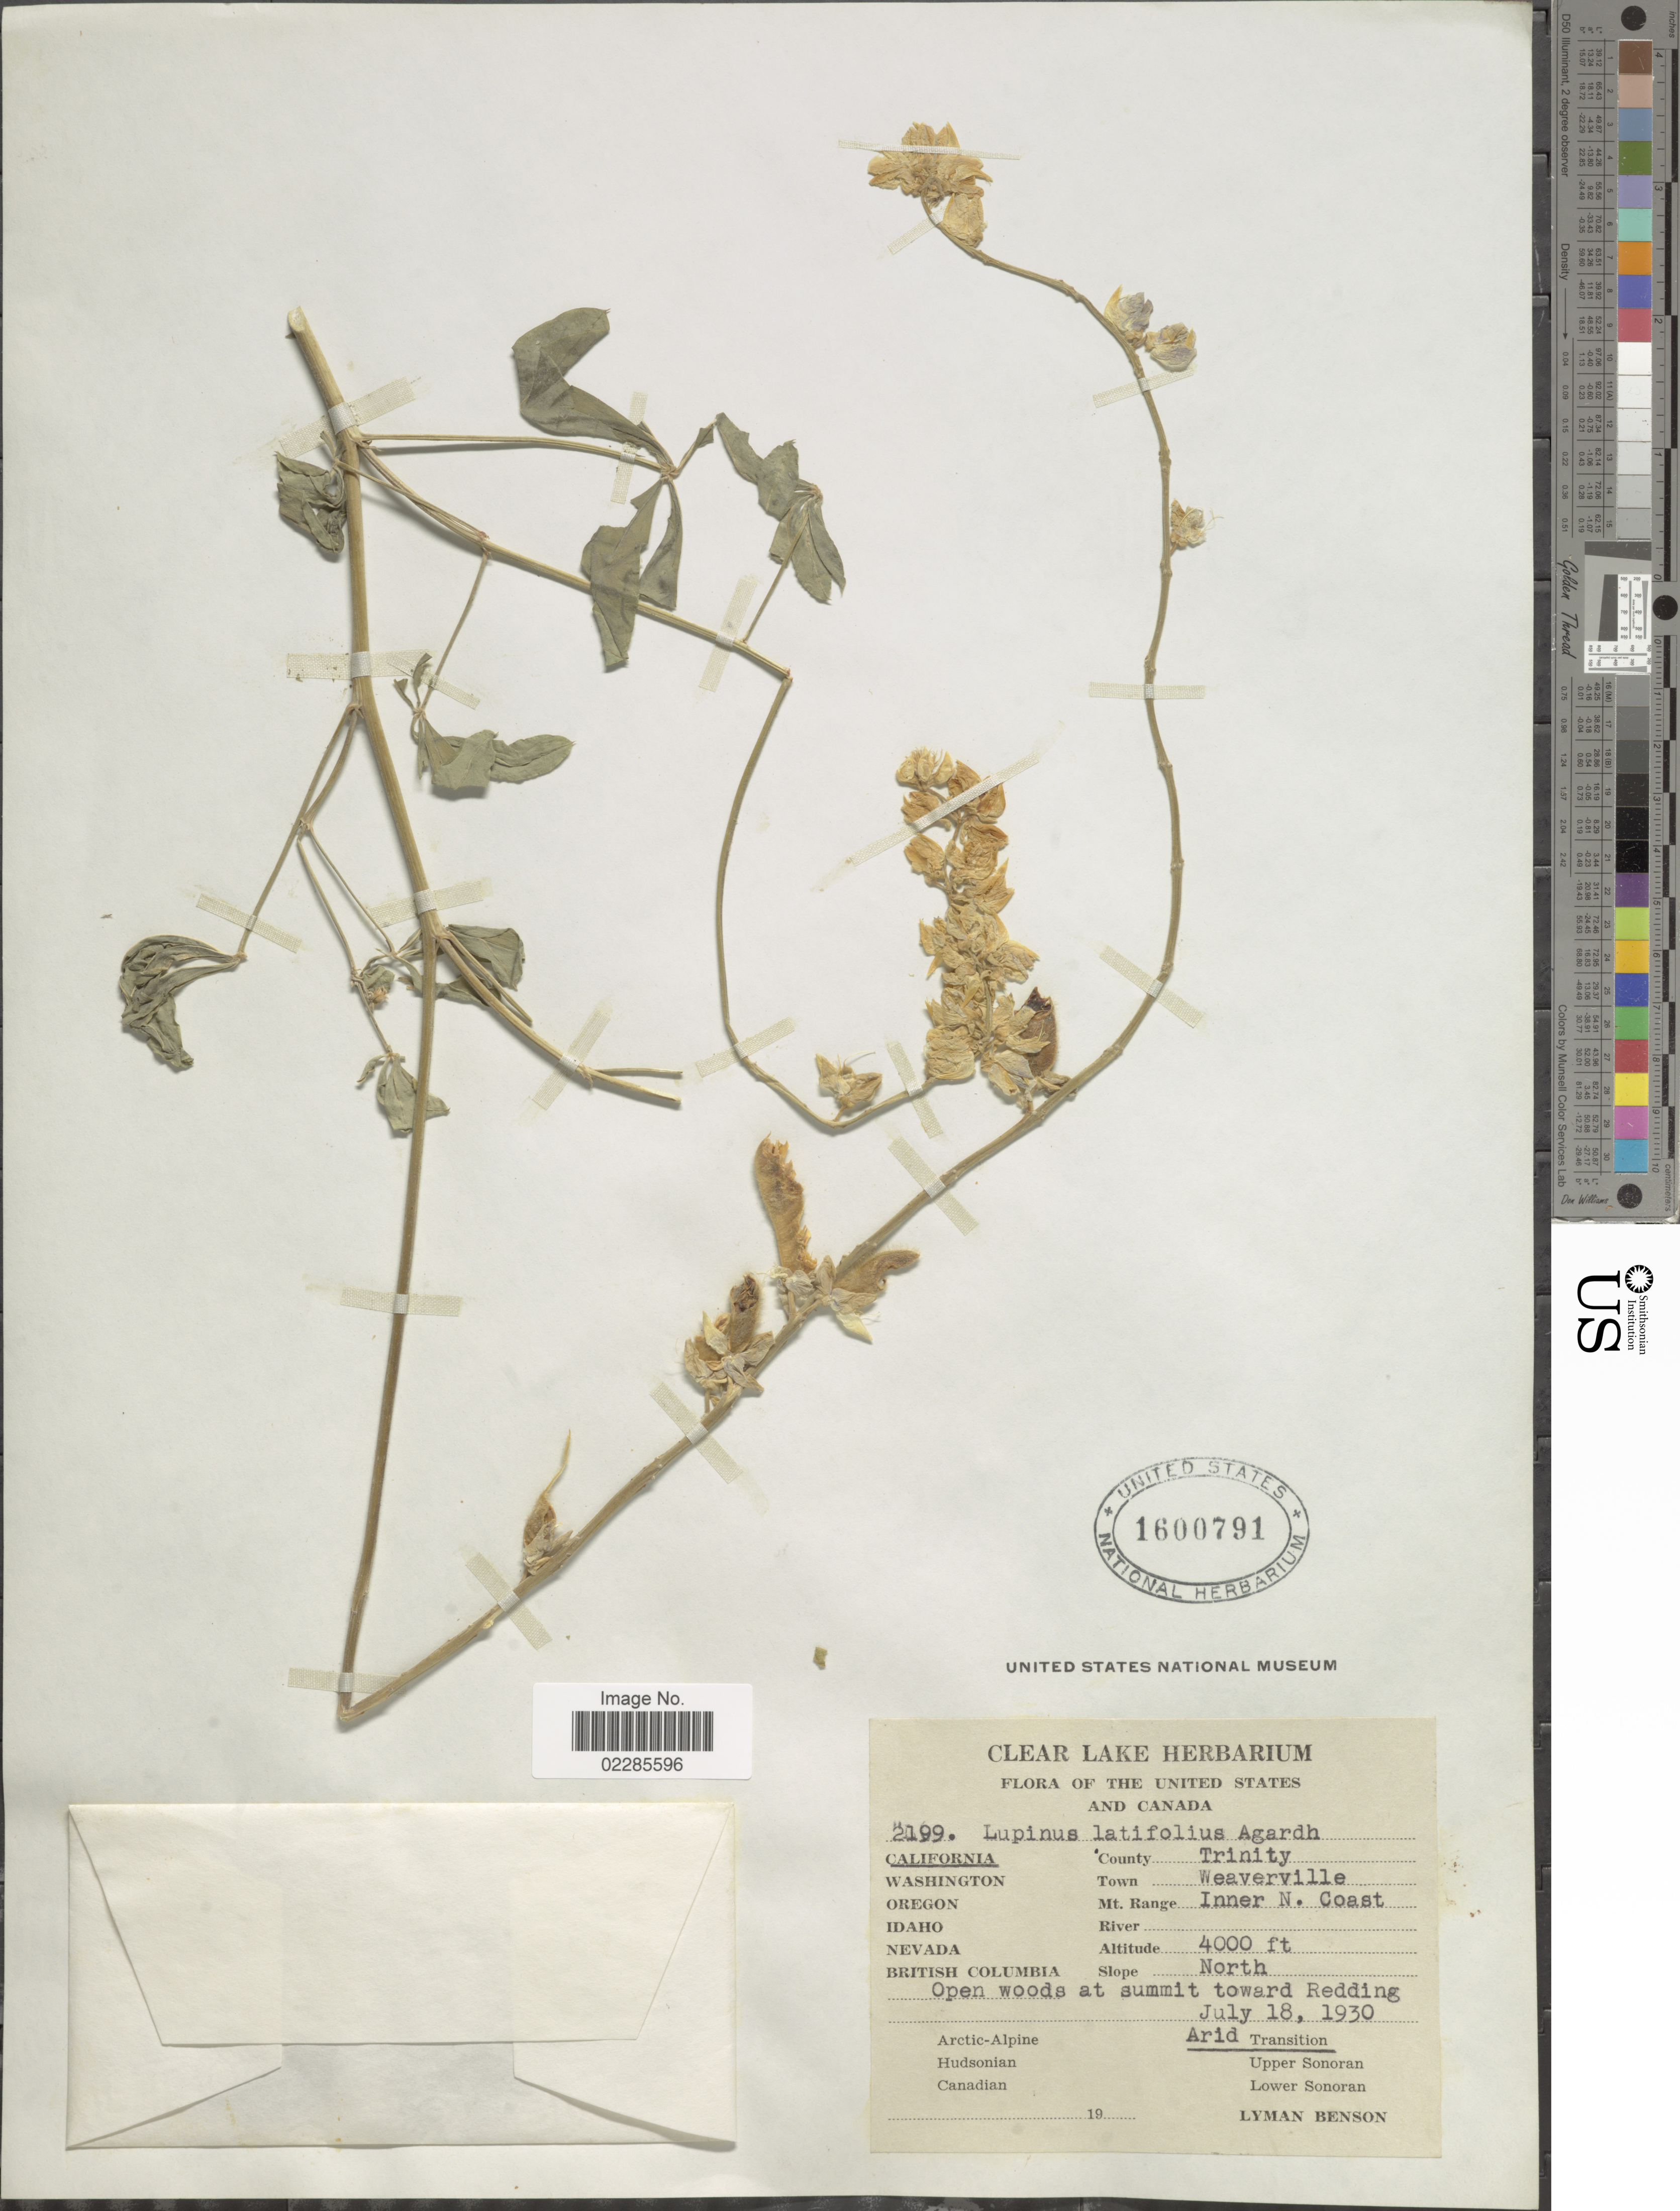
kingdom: Plantae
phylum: Tracheophyta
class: Magnoliopsida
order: Fabales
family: Fabaceae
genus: Lupinus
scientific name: Lupinus latifolius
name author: Lindl. ex J. Agardh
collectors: L. D. Benson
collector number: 2199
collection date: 1930-07-18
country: United States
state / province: California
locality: The United States and Canada, Trinity, Weaverville, Mt Range Inner N Coast, Slope North, Open woods at summit toward Redding, Arid Transition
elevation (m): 1219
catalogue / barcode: US 1600791